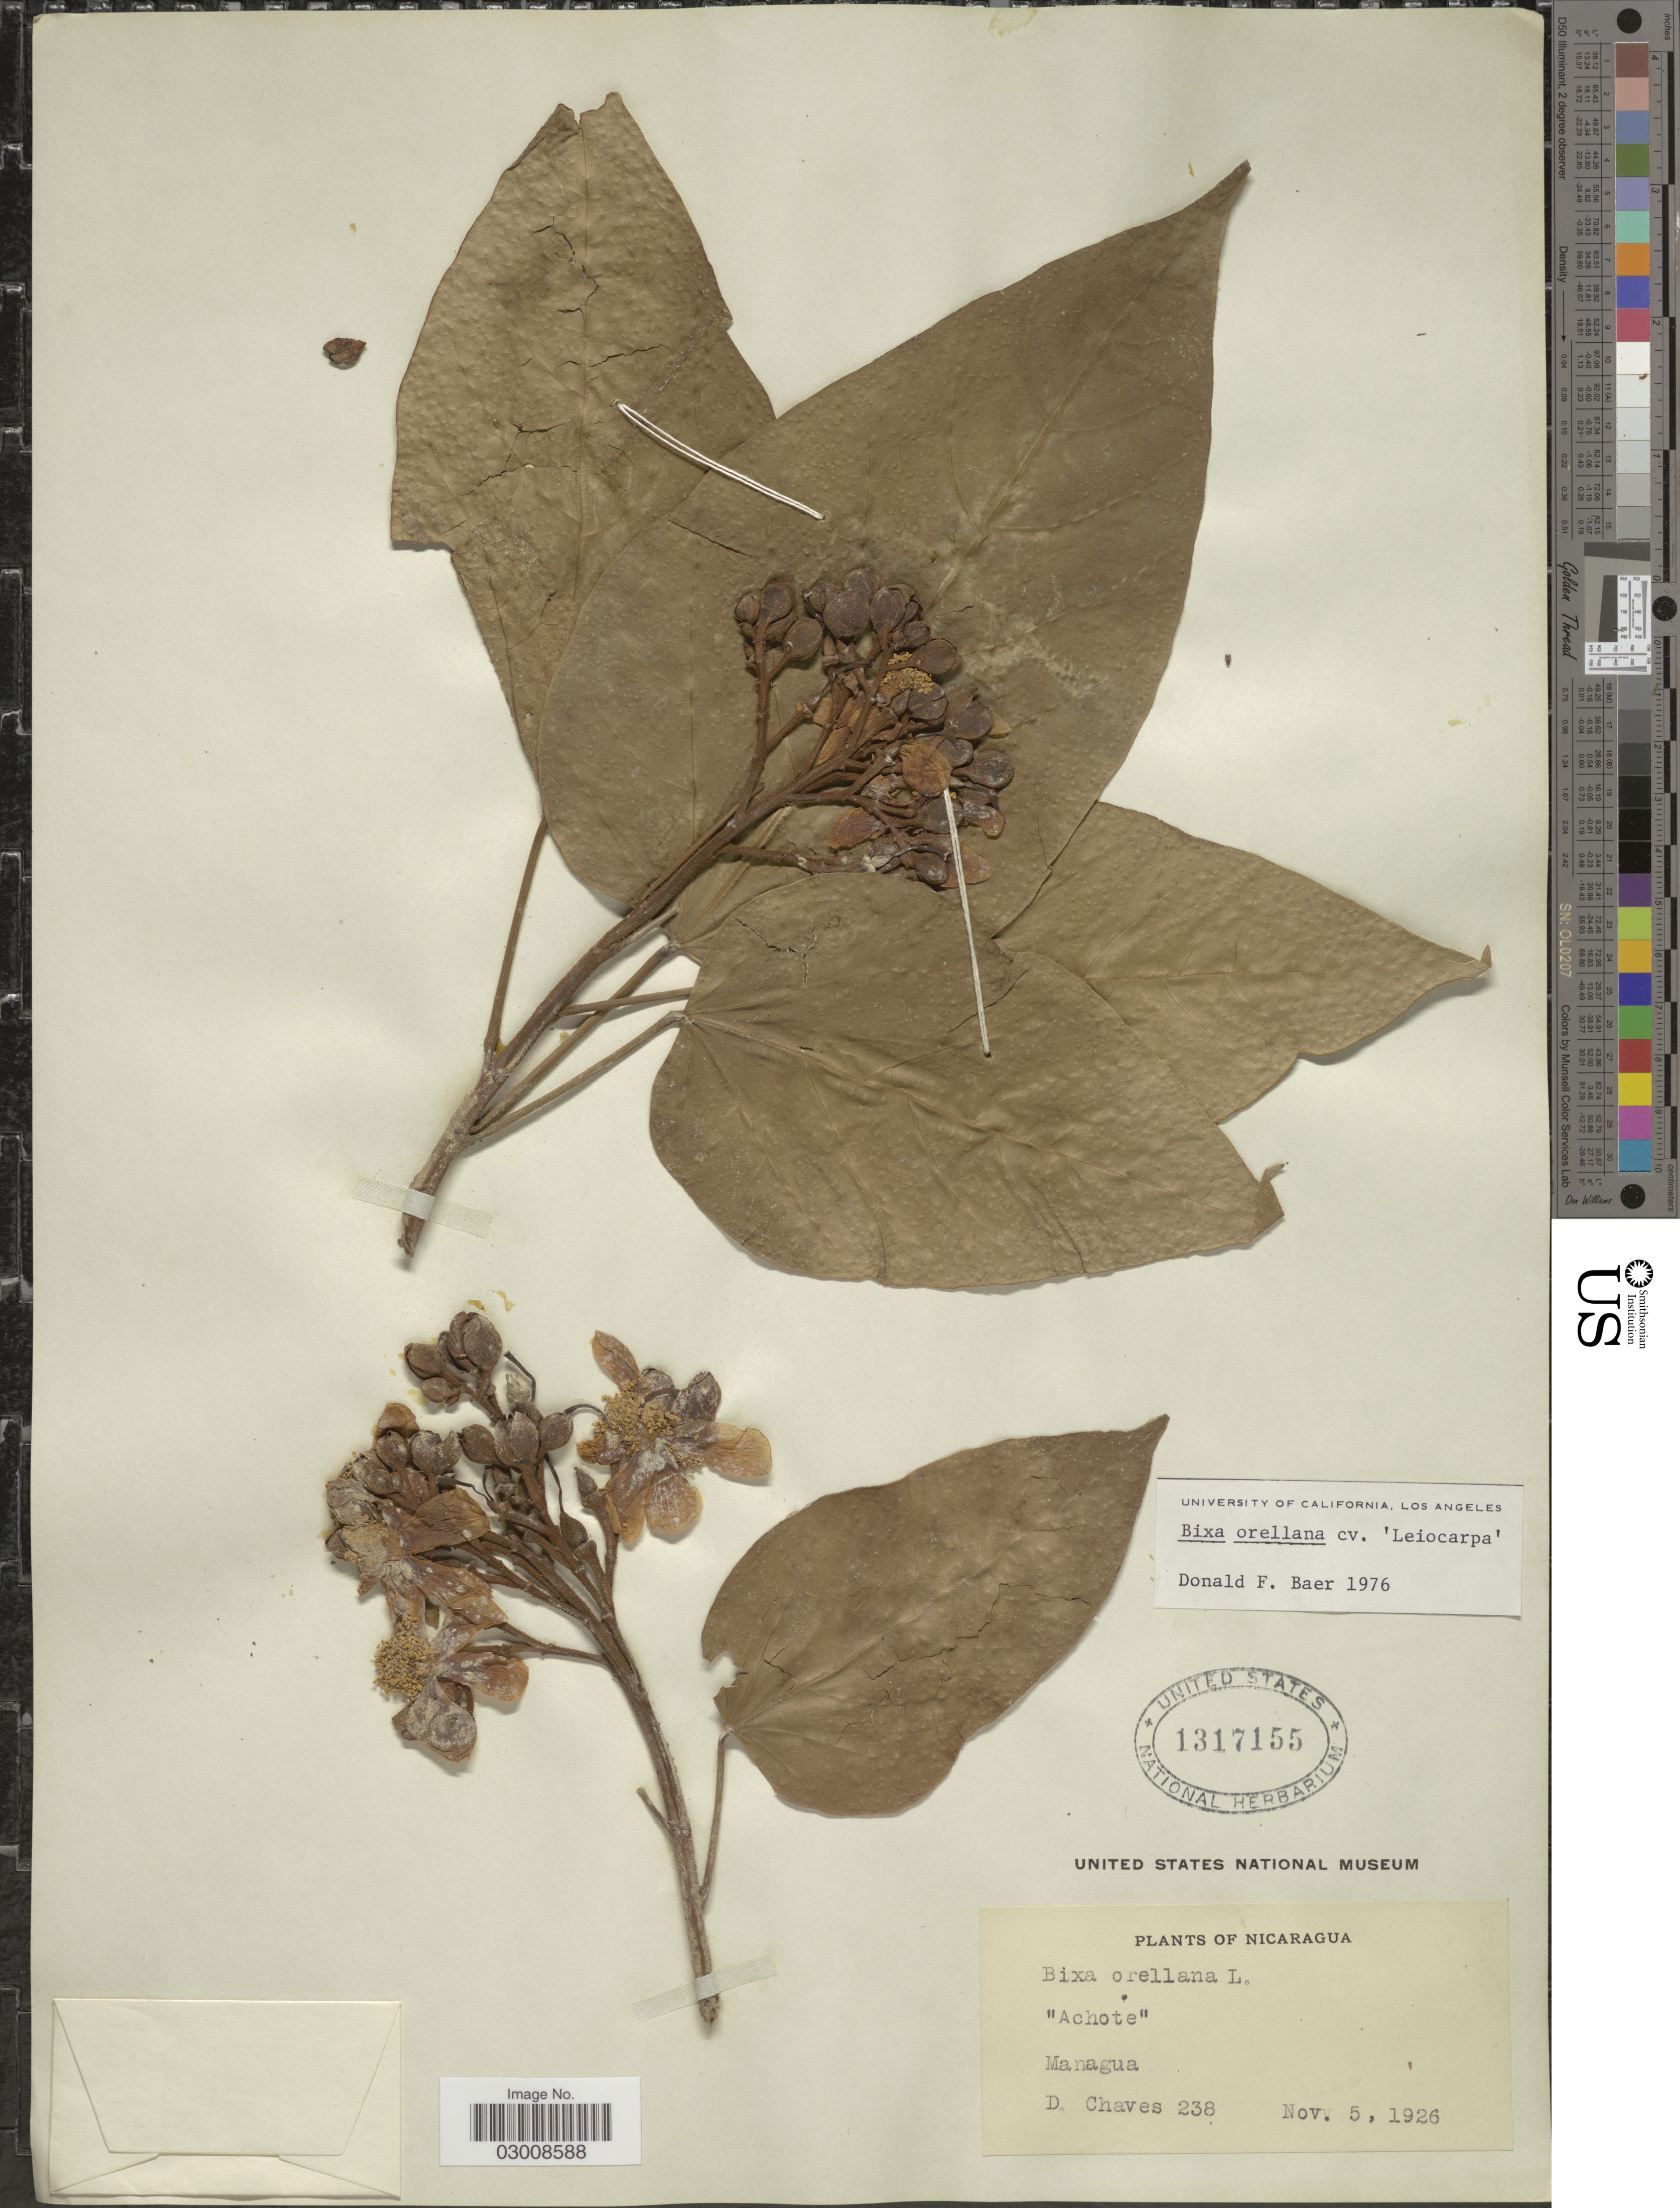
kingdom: Plantae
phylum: Tracheophyta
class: Magnoliopsida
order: Malvales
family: Bixaceae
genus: Bixa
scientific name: Bixa orellana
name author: L.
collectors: D. Chaves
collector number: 238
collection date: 1926-11-05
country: Nicaragua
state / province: Managua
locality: Managua.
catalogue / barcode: US 1317155